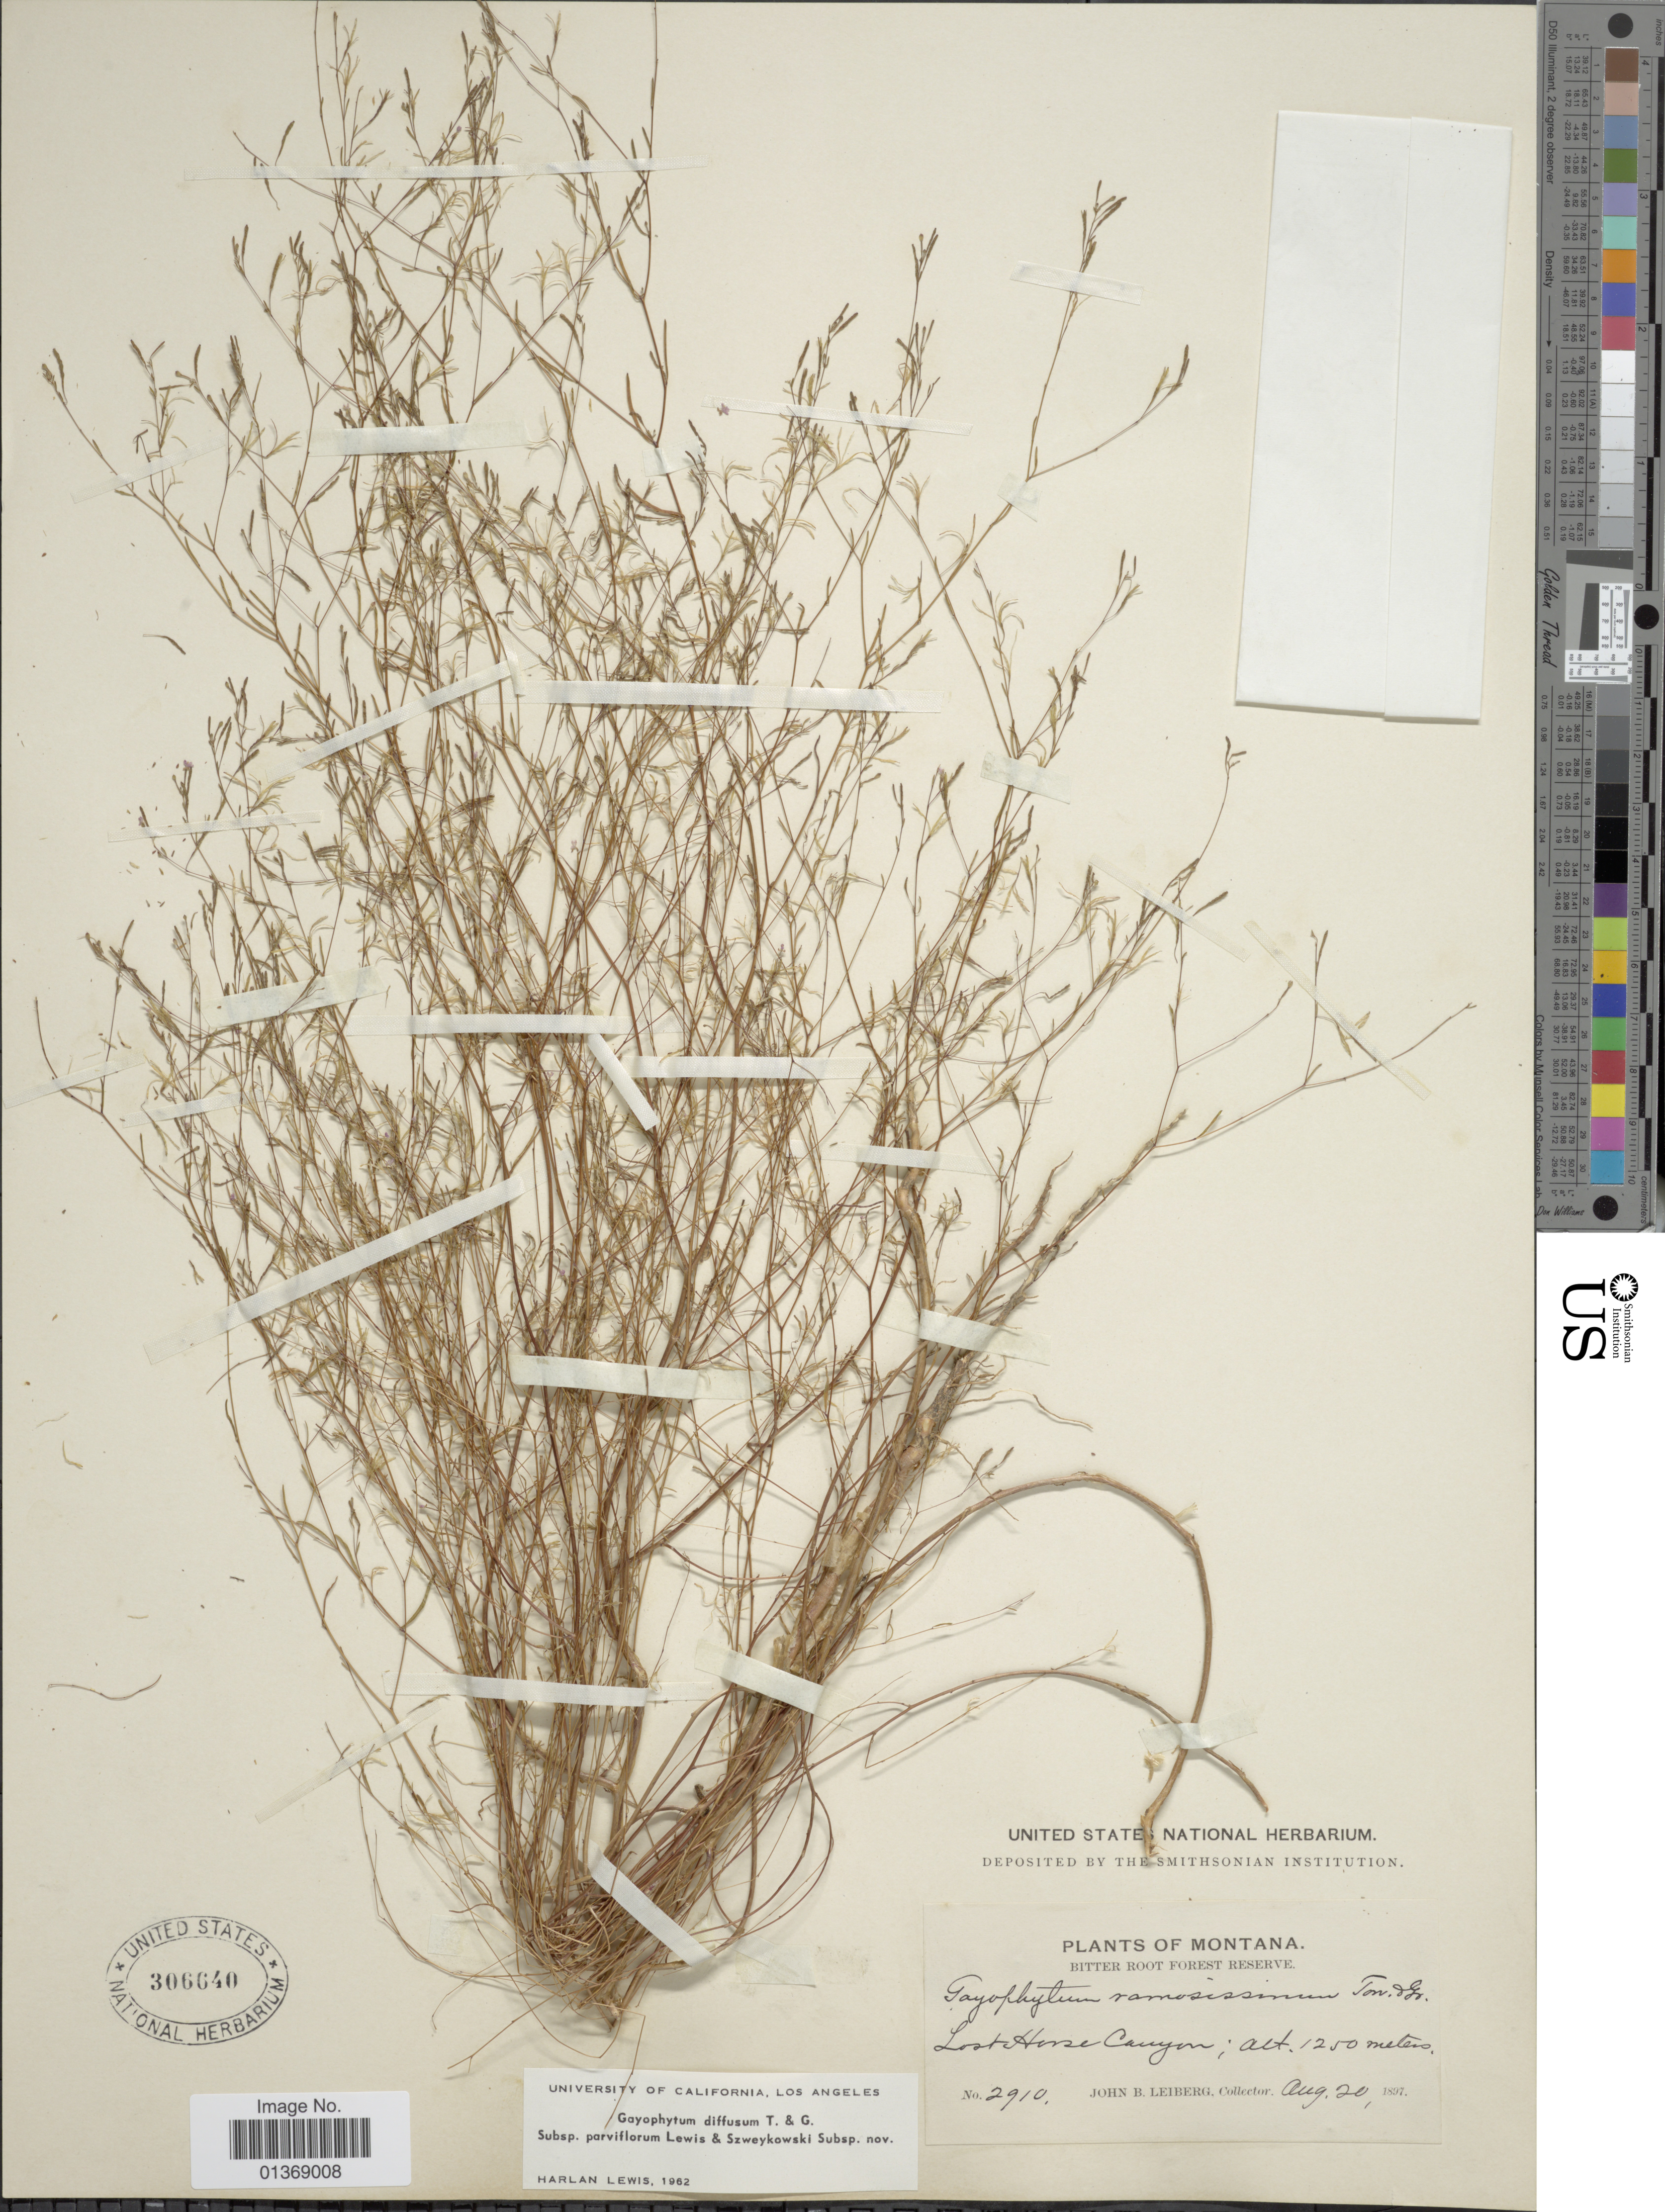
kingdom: Plantae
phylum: Tracheophyta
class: Magnoliopsida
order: Myrtales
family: Onagraceae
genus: Gayophytum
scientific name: Gayophytum diffusum subsp. parviflorum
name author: F. H. Lewis & Szweyk.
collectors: J. B. Leiberg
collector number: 2910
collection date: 1897-08-20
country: United States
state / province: Montana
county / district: Ravalli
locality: Bitter Root Forest Reserve, Lost Horse Canyon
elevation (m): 1250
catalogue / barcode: US 306640